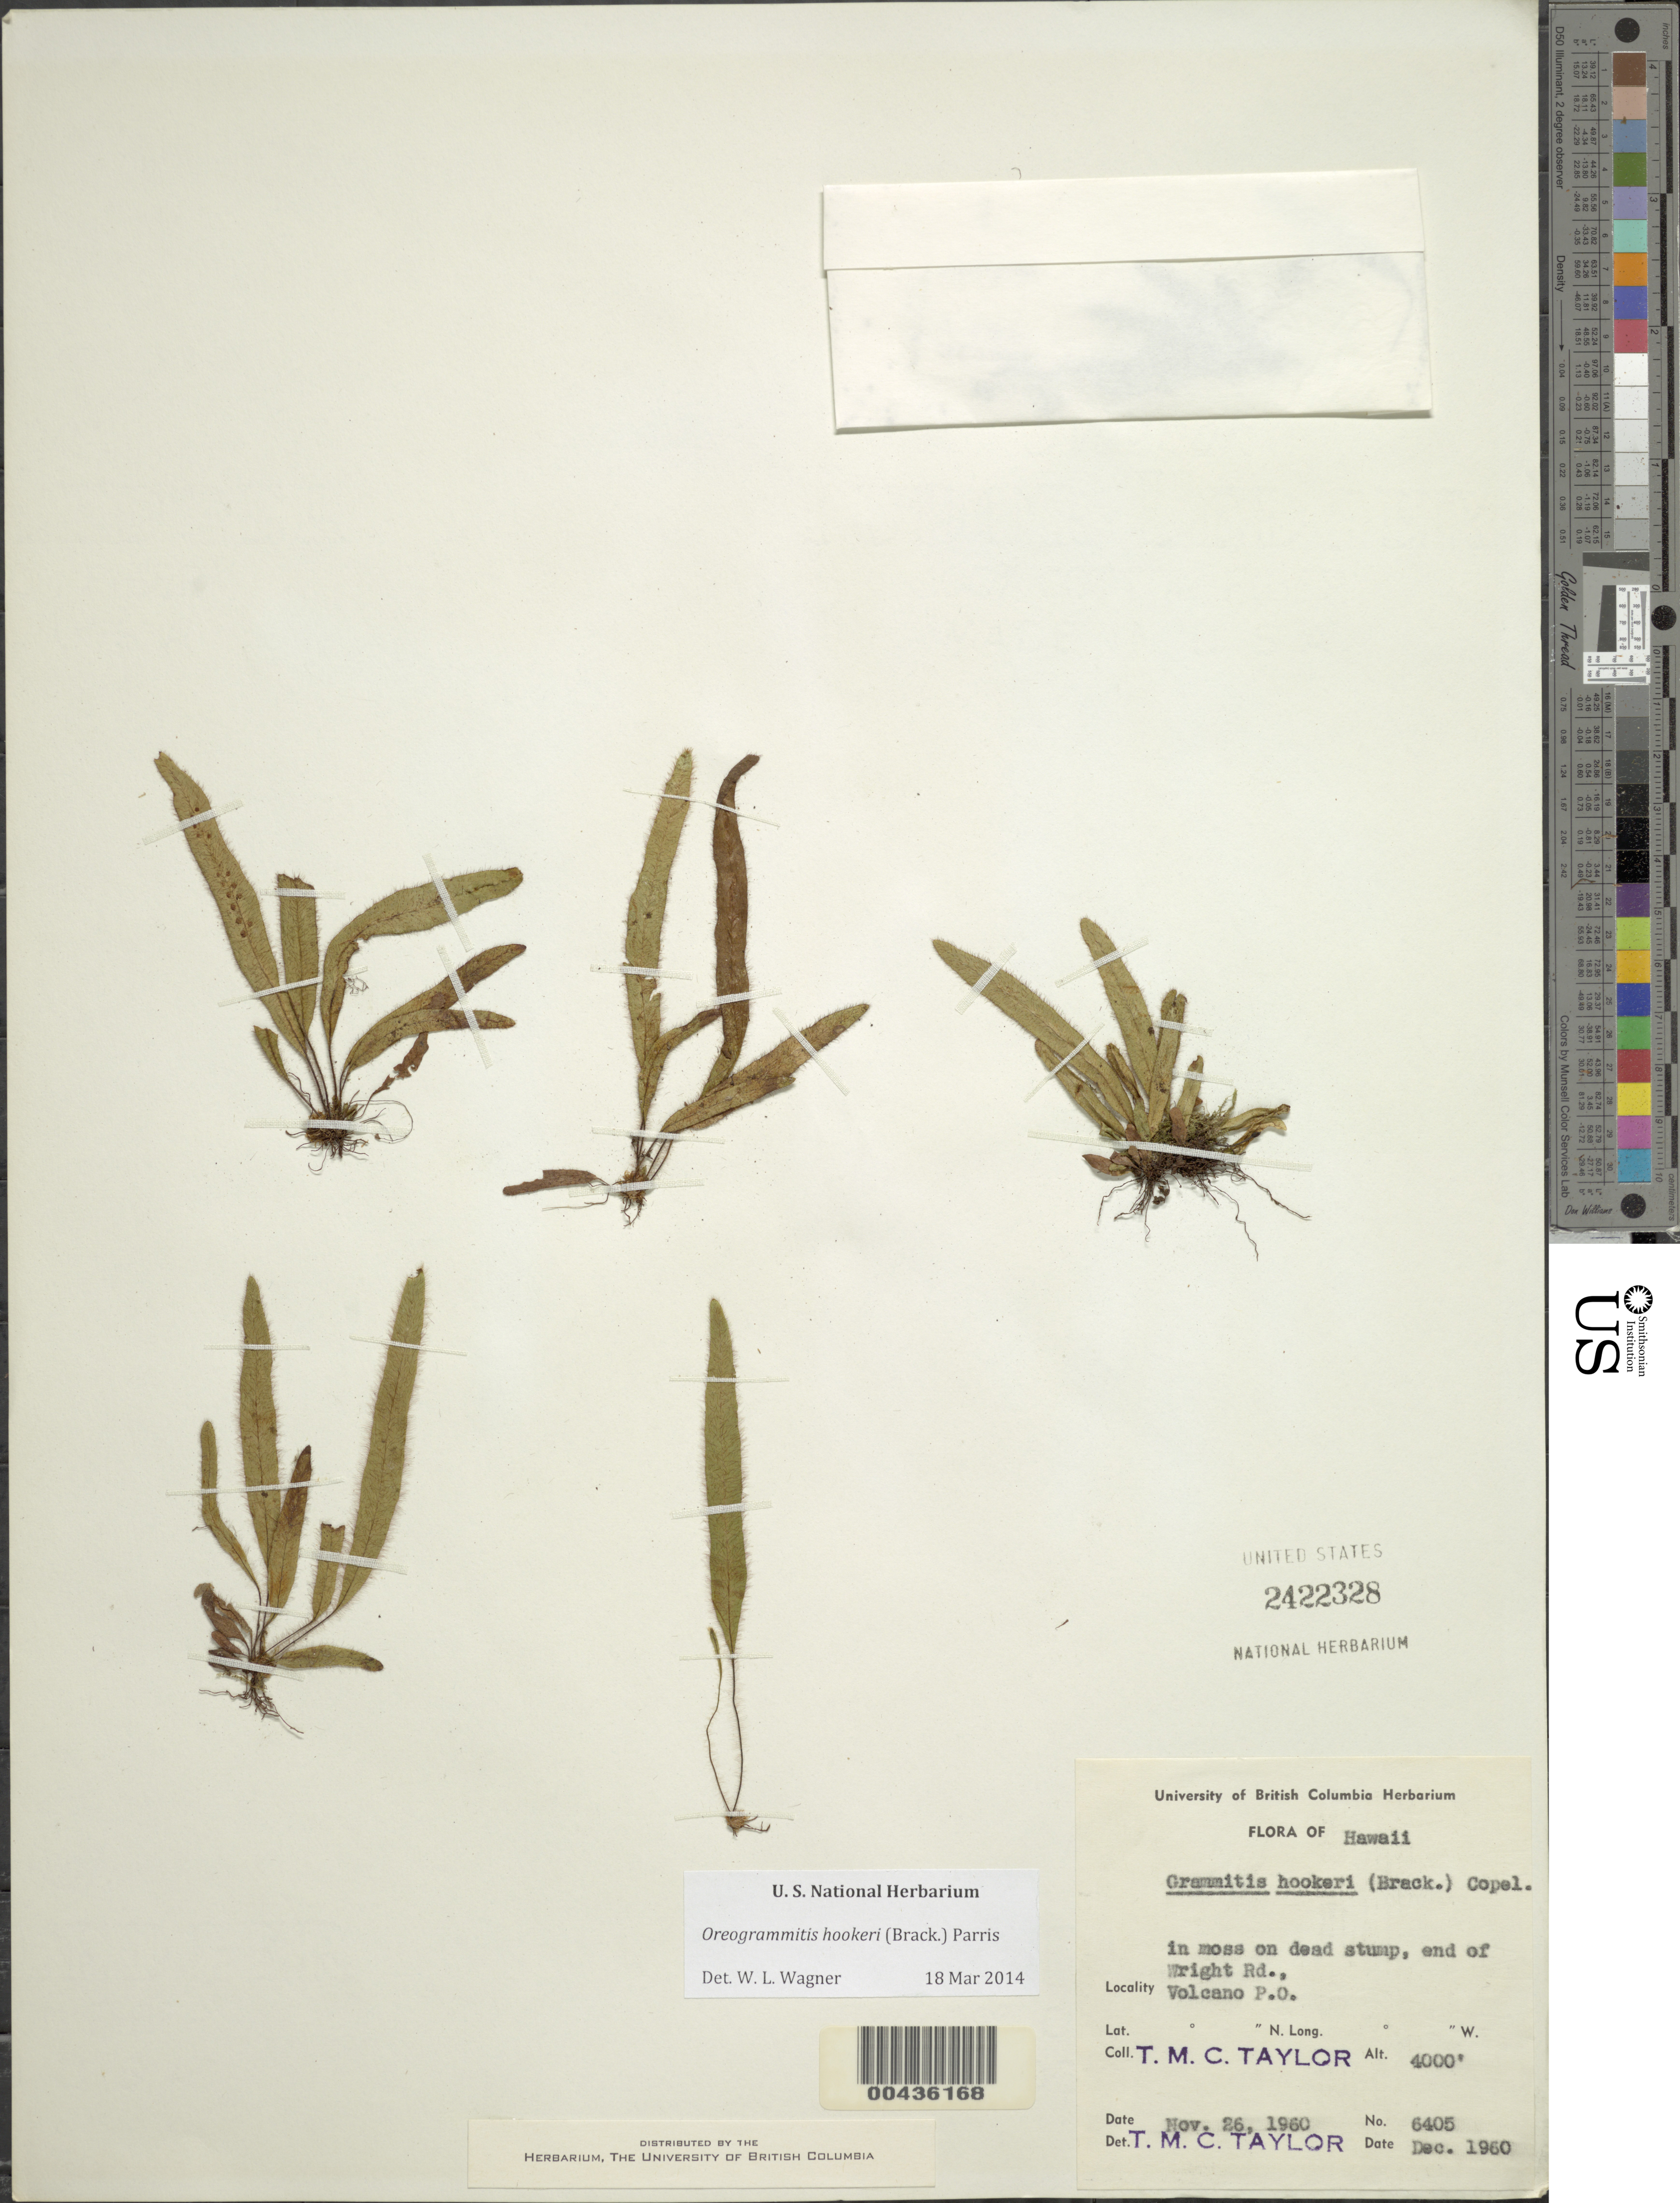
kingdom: Plantae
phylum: Tracheophyta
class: Polypodiopsida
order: Polypodiales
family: Polypodiaceae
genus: Oreogrammitis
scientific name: Oreogrammitis hookeri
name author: (Brack.) Parris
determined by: Wagner, W. L., (BOT), Smithsonian Institution - National Museum of Natural History (UNITED STATES)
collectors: T. M. C. Taylor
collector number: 6405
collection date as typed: Dec 1960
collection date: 1960-12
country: United States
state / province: Hawaii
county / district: Hawaii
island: Hawaii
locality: Volcano P.O.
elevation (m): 1219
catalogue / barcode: US 2422328